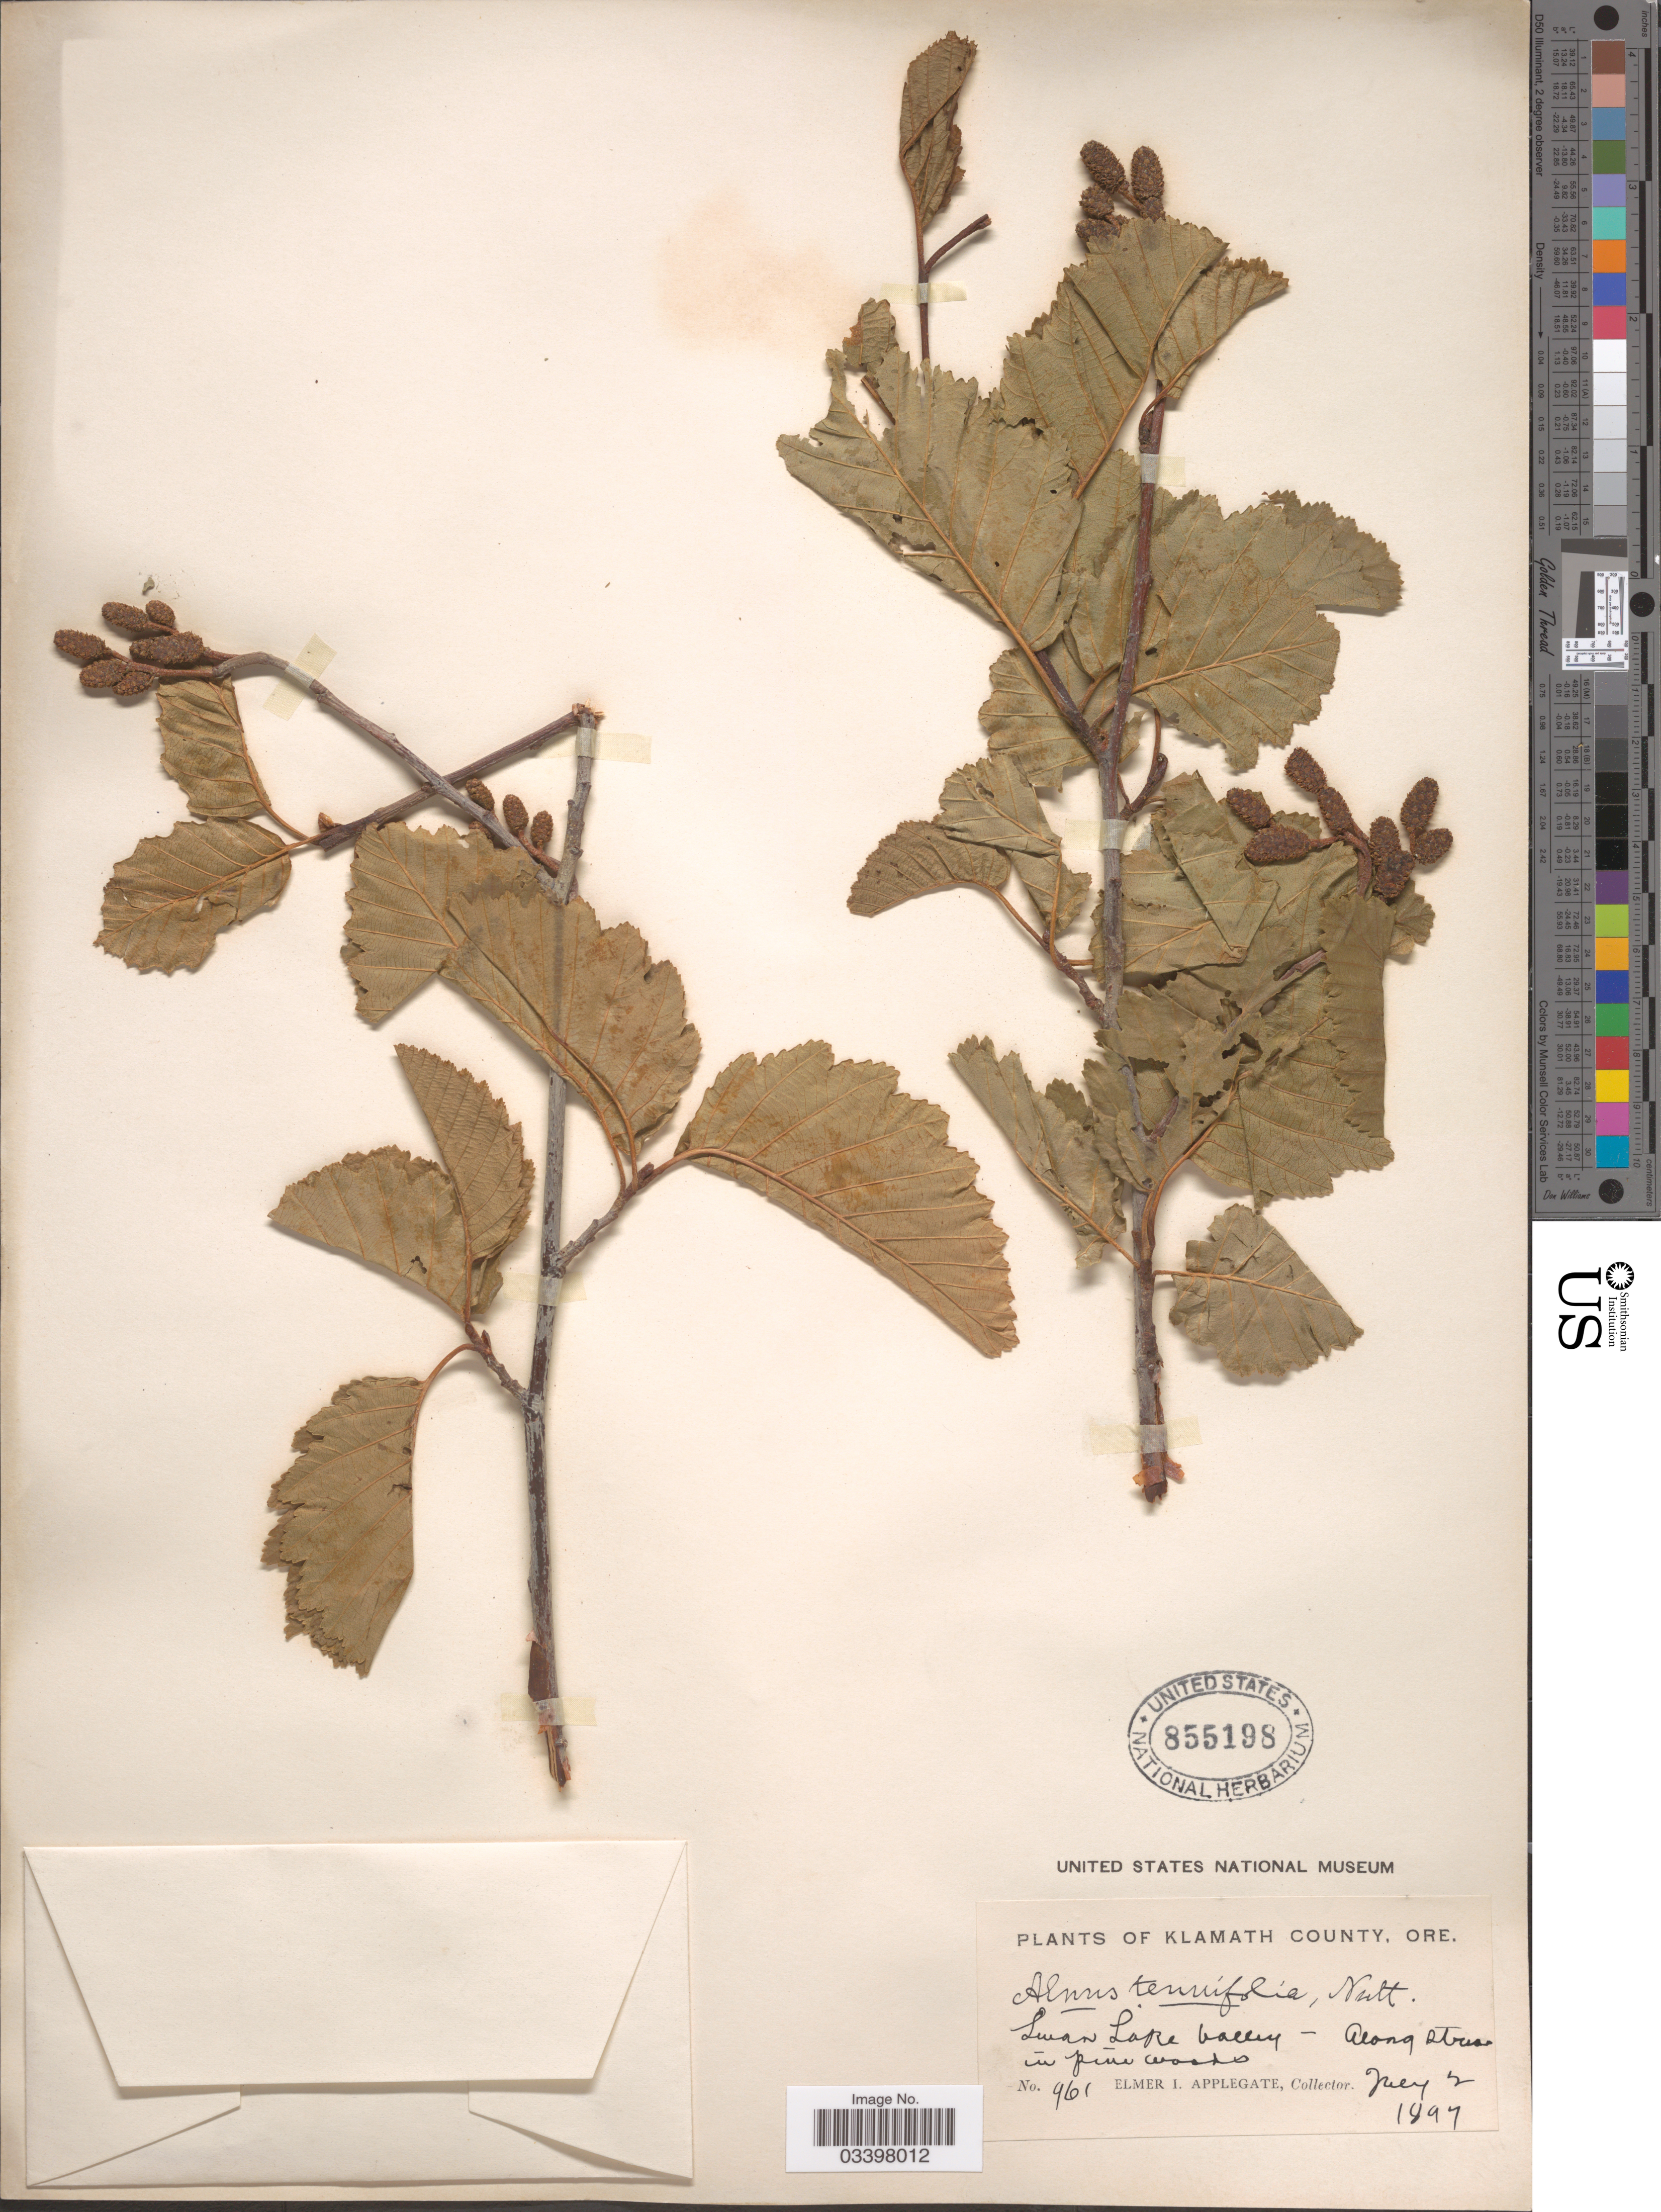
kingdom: Plantae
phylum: Tracheophyta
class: Magnoliopsida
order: Fagales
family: Betulaceae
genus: Alnus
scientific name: Alnus incana subsp. tenuifolia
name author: (Nutt.) Breitung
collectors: E. I. Applegate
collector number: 961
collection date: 1897-05-02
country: United States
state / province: Oregon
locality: Klamath County. Swan Lake Valley - Along stream in pine woods.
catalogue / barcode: US 855198